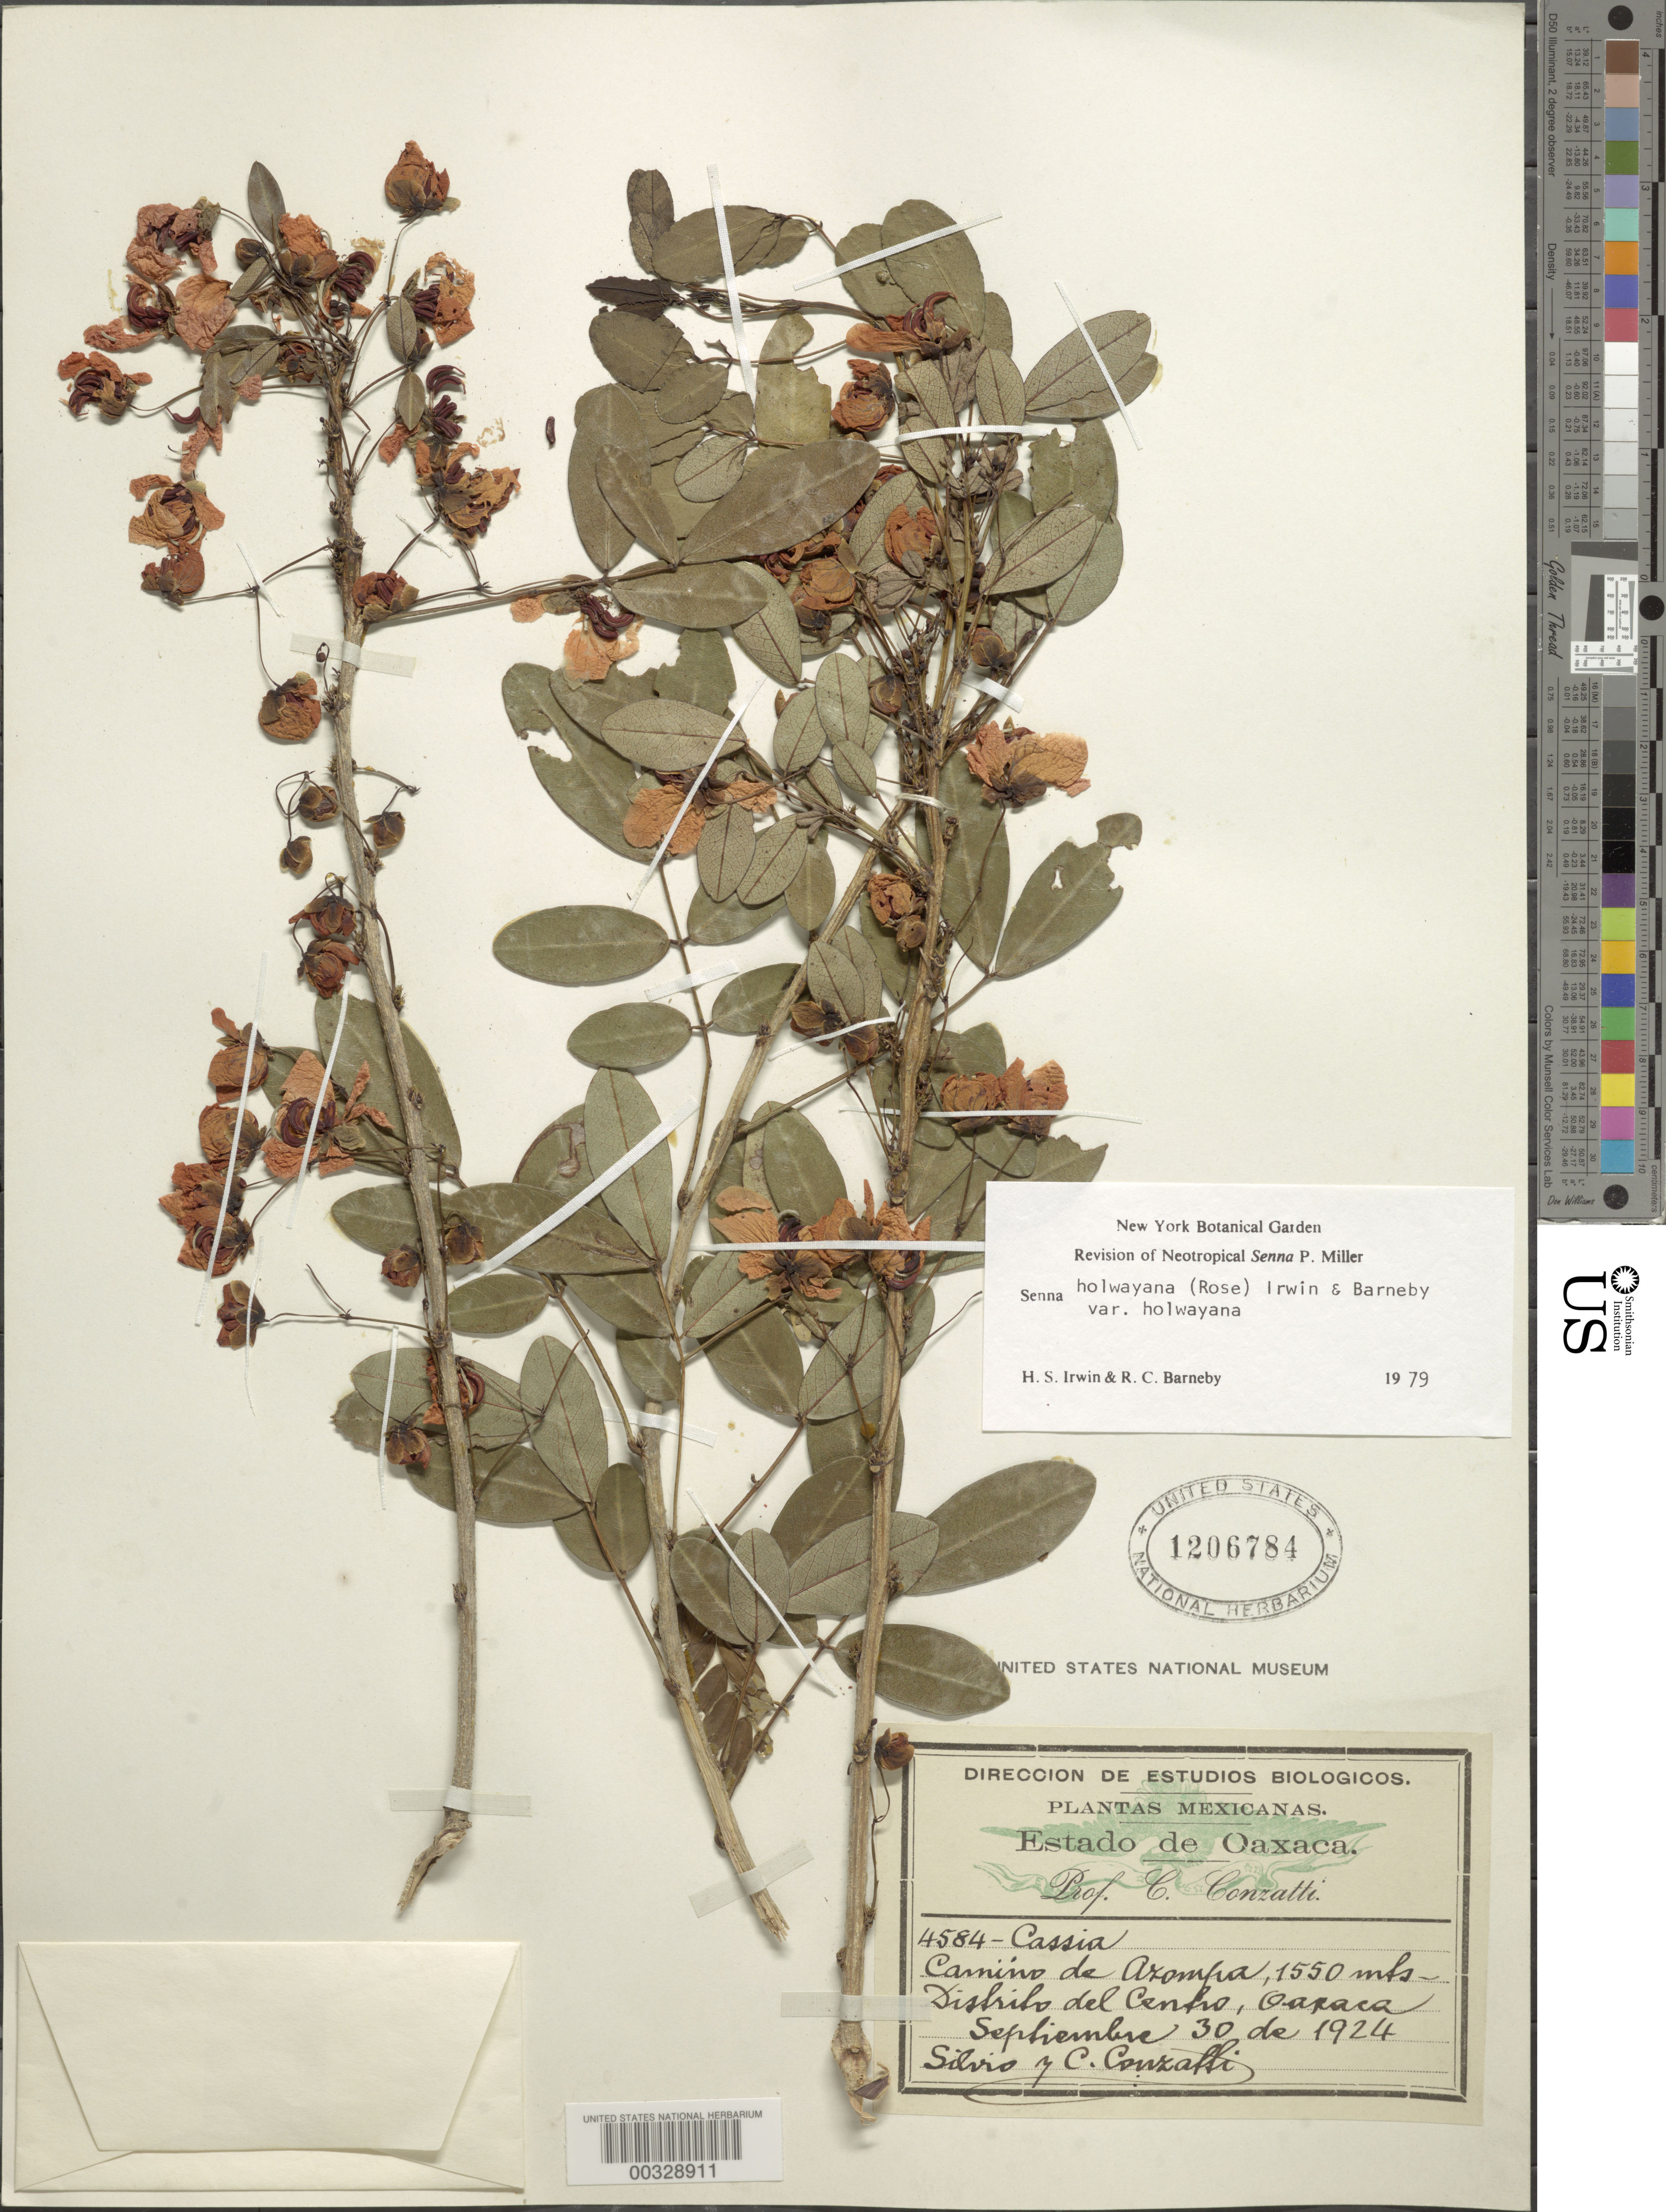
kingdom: Plantae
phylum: Tracheophyta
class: Magnoliopsida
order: Fabales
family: Fabaceae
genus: Senna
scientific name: Senna holwayana var. holwayana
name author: (Rose) H.S. Irwin & Barneby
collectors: C. Conzatti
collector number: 4584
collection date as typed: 30 Sep 1924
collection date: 1924-09-30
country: Mexico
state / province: Oaxaca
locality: Central, camino de azompa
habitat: Forest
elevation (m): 1550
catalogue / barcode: US 1206784